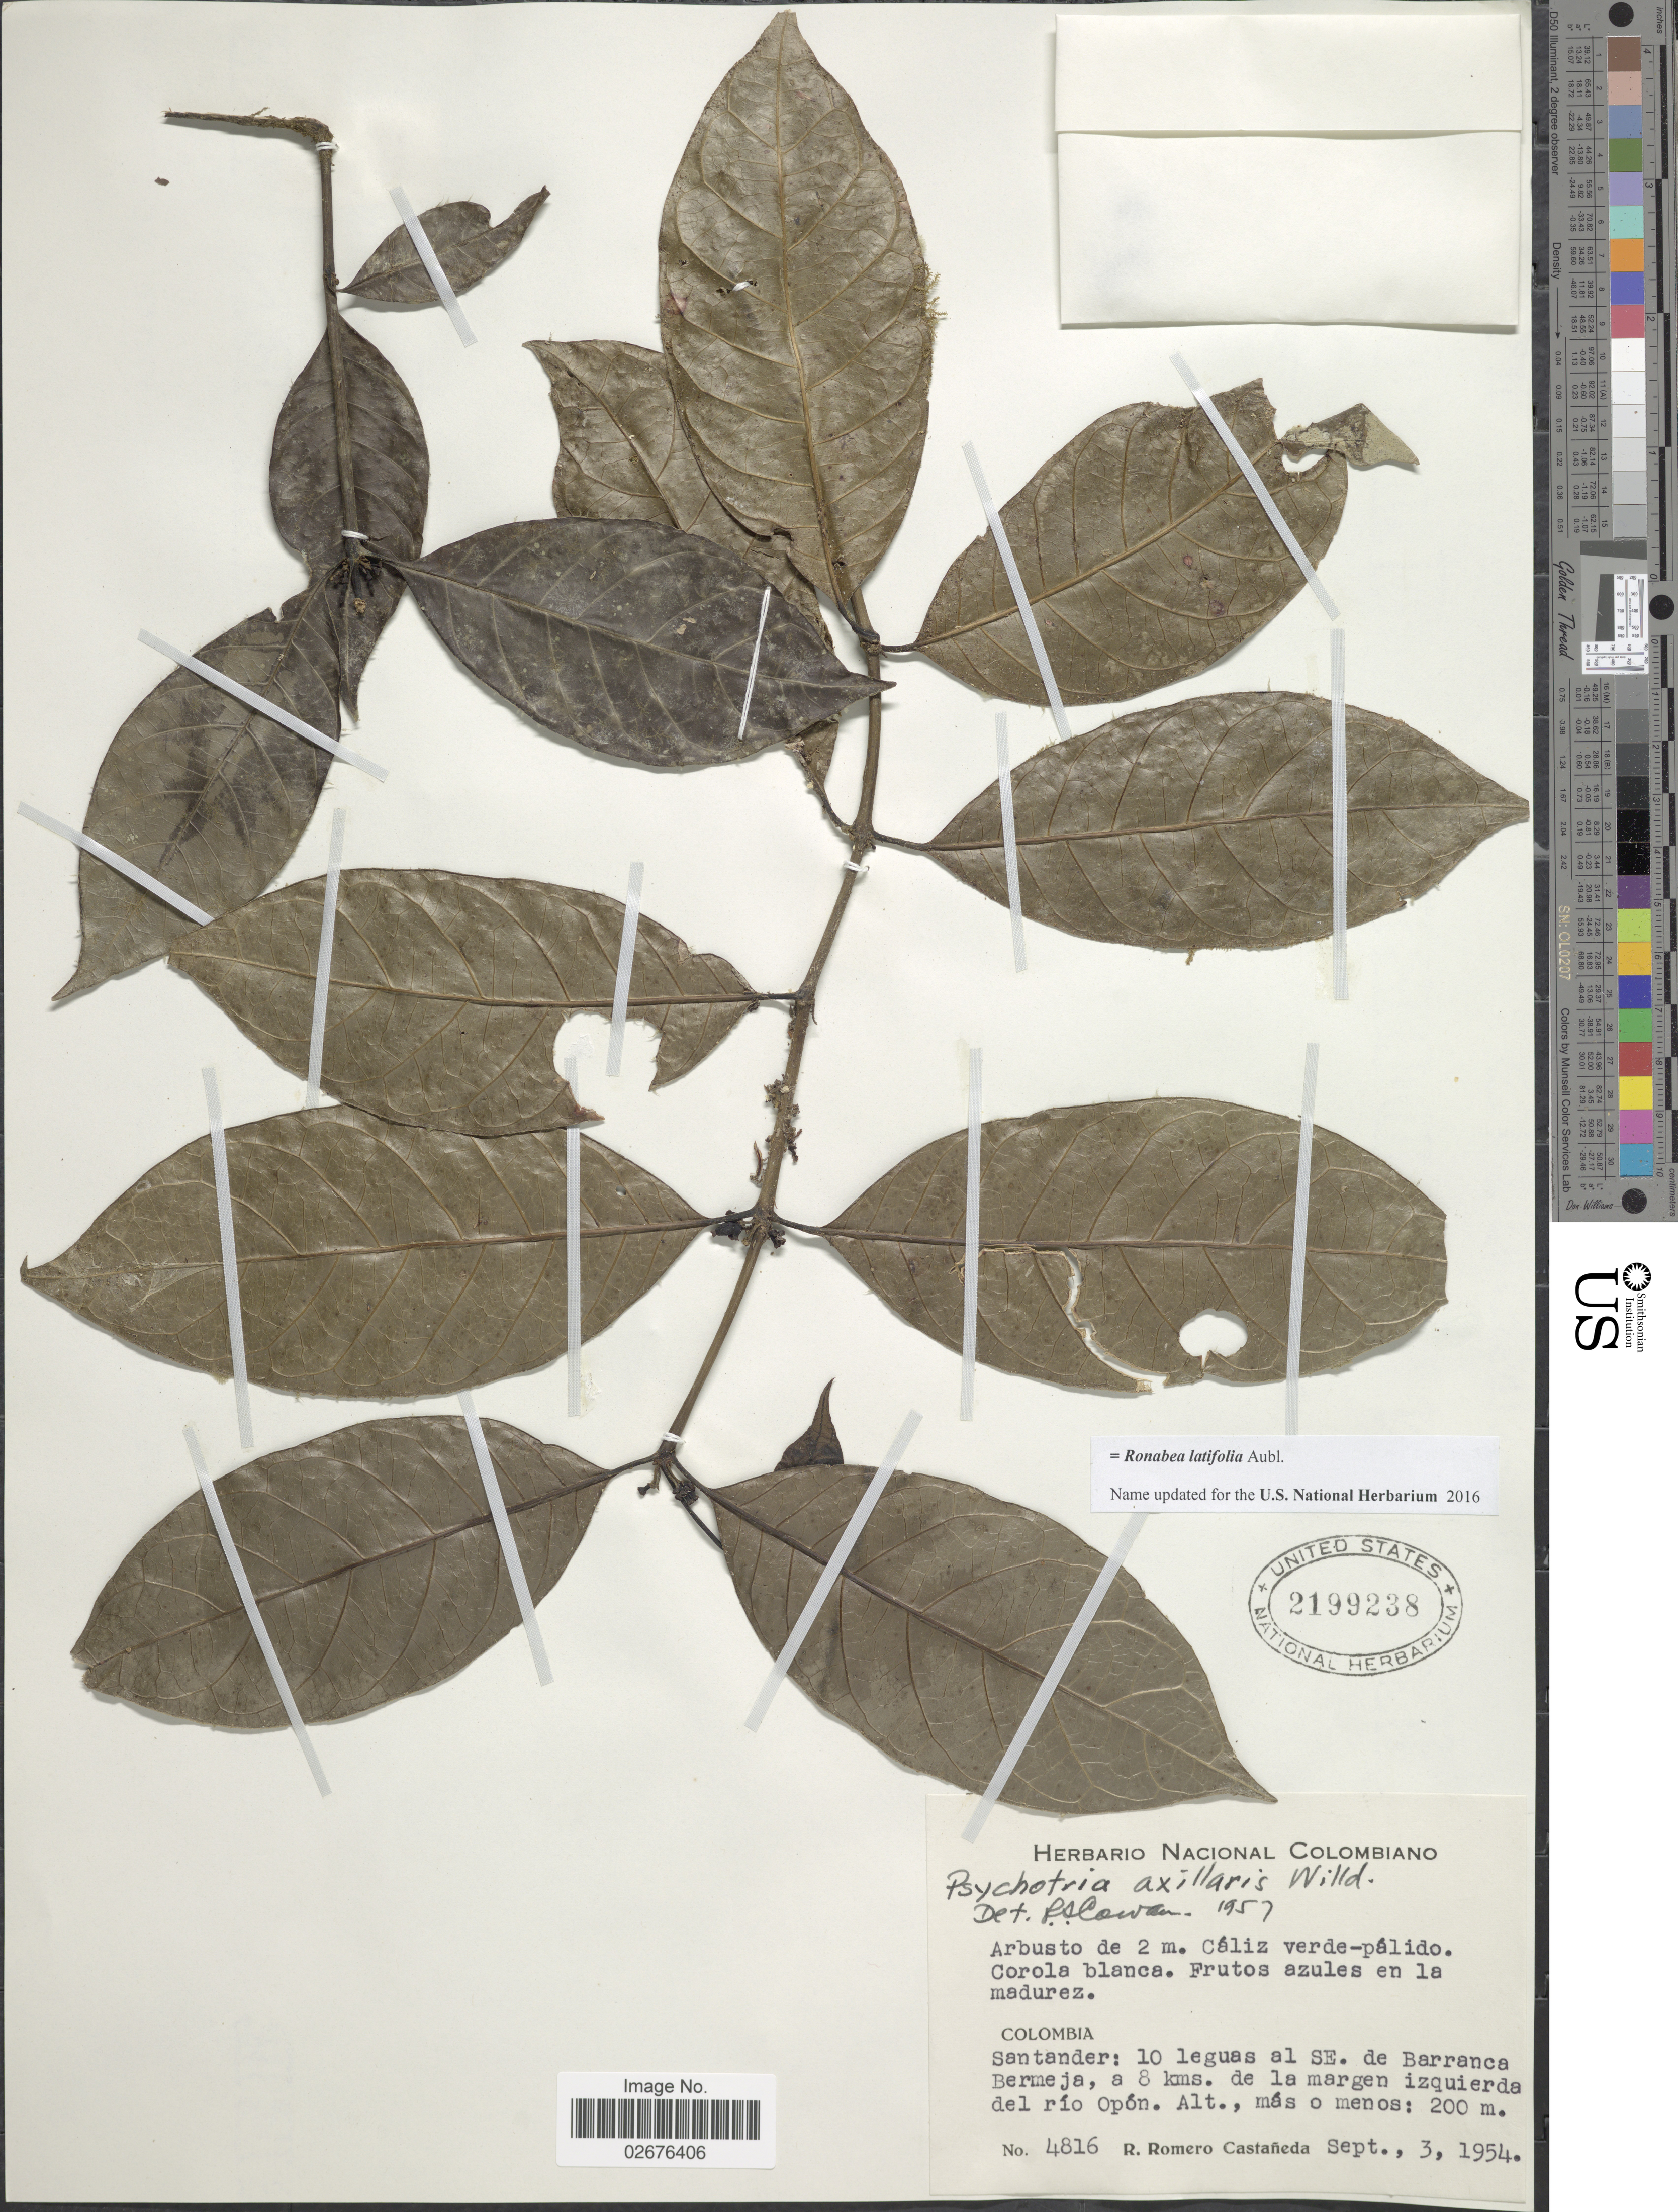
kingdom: Plantae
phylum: Tracheophyta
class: Magnoliopsida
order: Gentianales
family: Rubiaceae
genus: Ronabea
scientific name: Ronabea latifolia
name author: Aubl.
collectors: R. Romero Castañeda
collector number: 4816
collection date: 1954-09-03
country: Colombia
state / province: Santander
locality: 10 leguas al E. de Barranca Bermeja, a 8 kms. de la margen izquierda del rio Opon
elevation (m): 200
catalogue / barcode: US 2199238